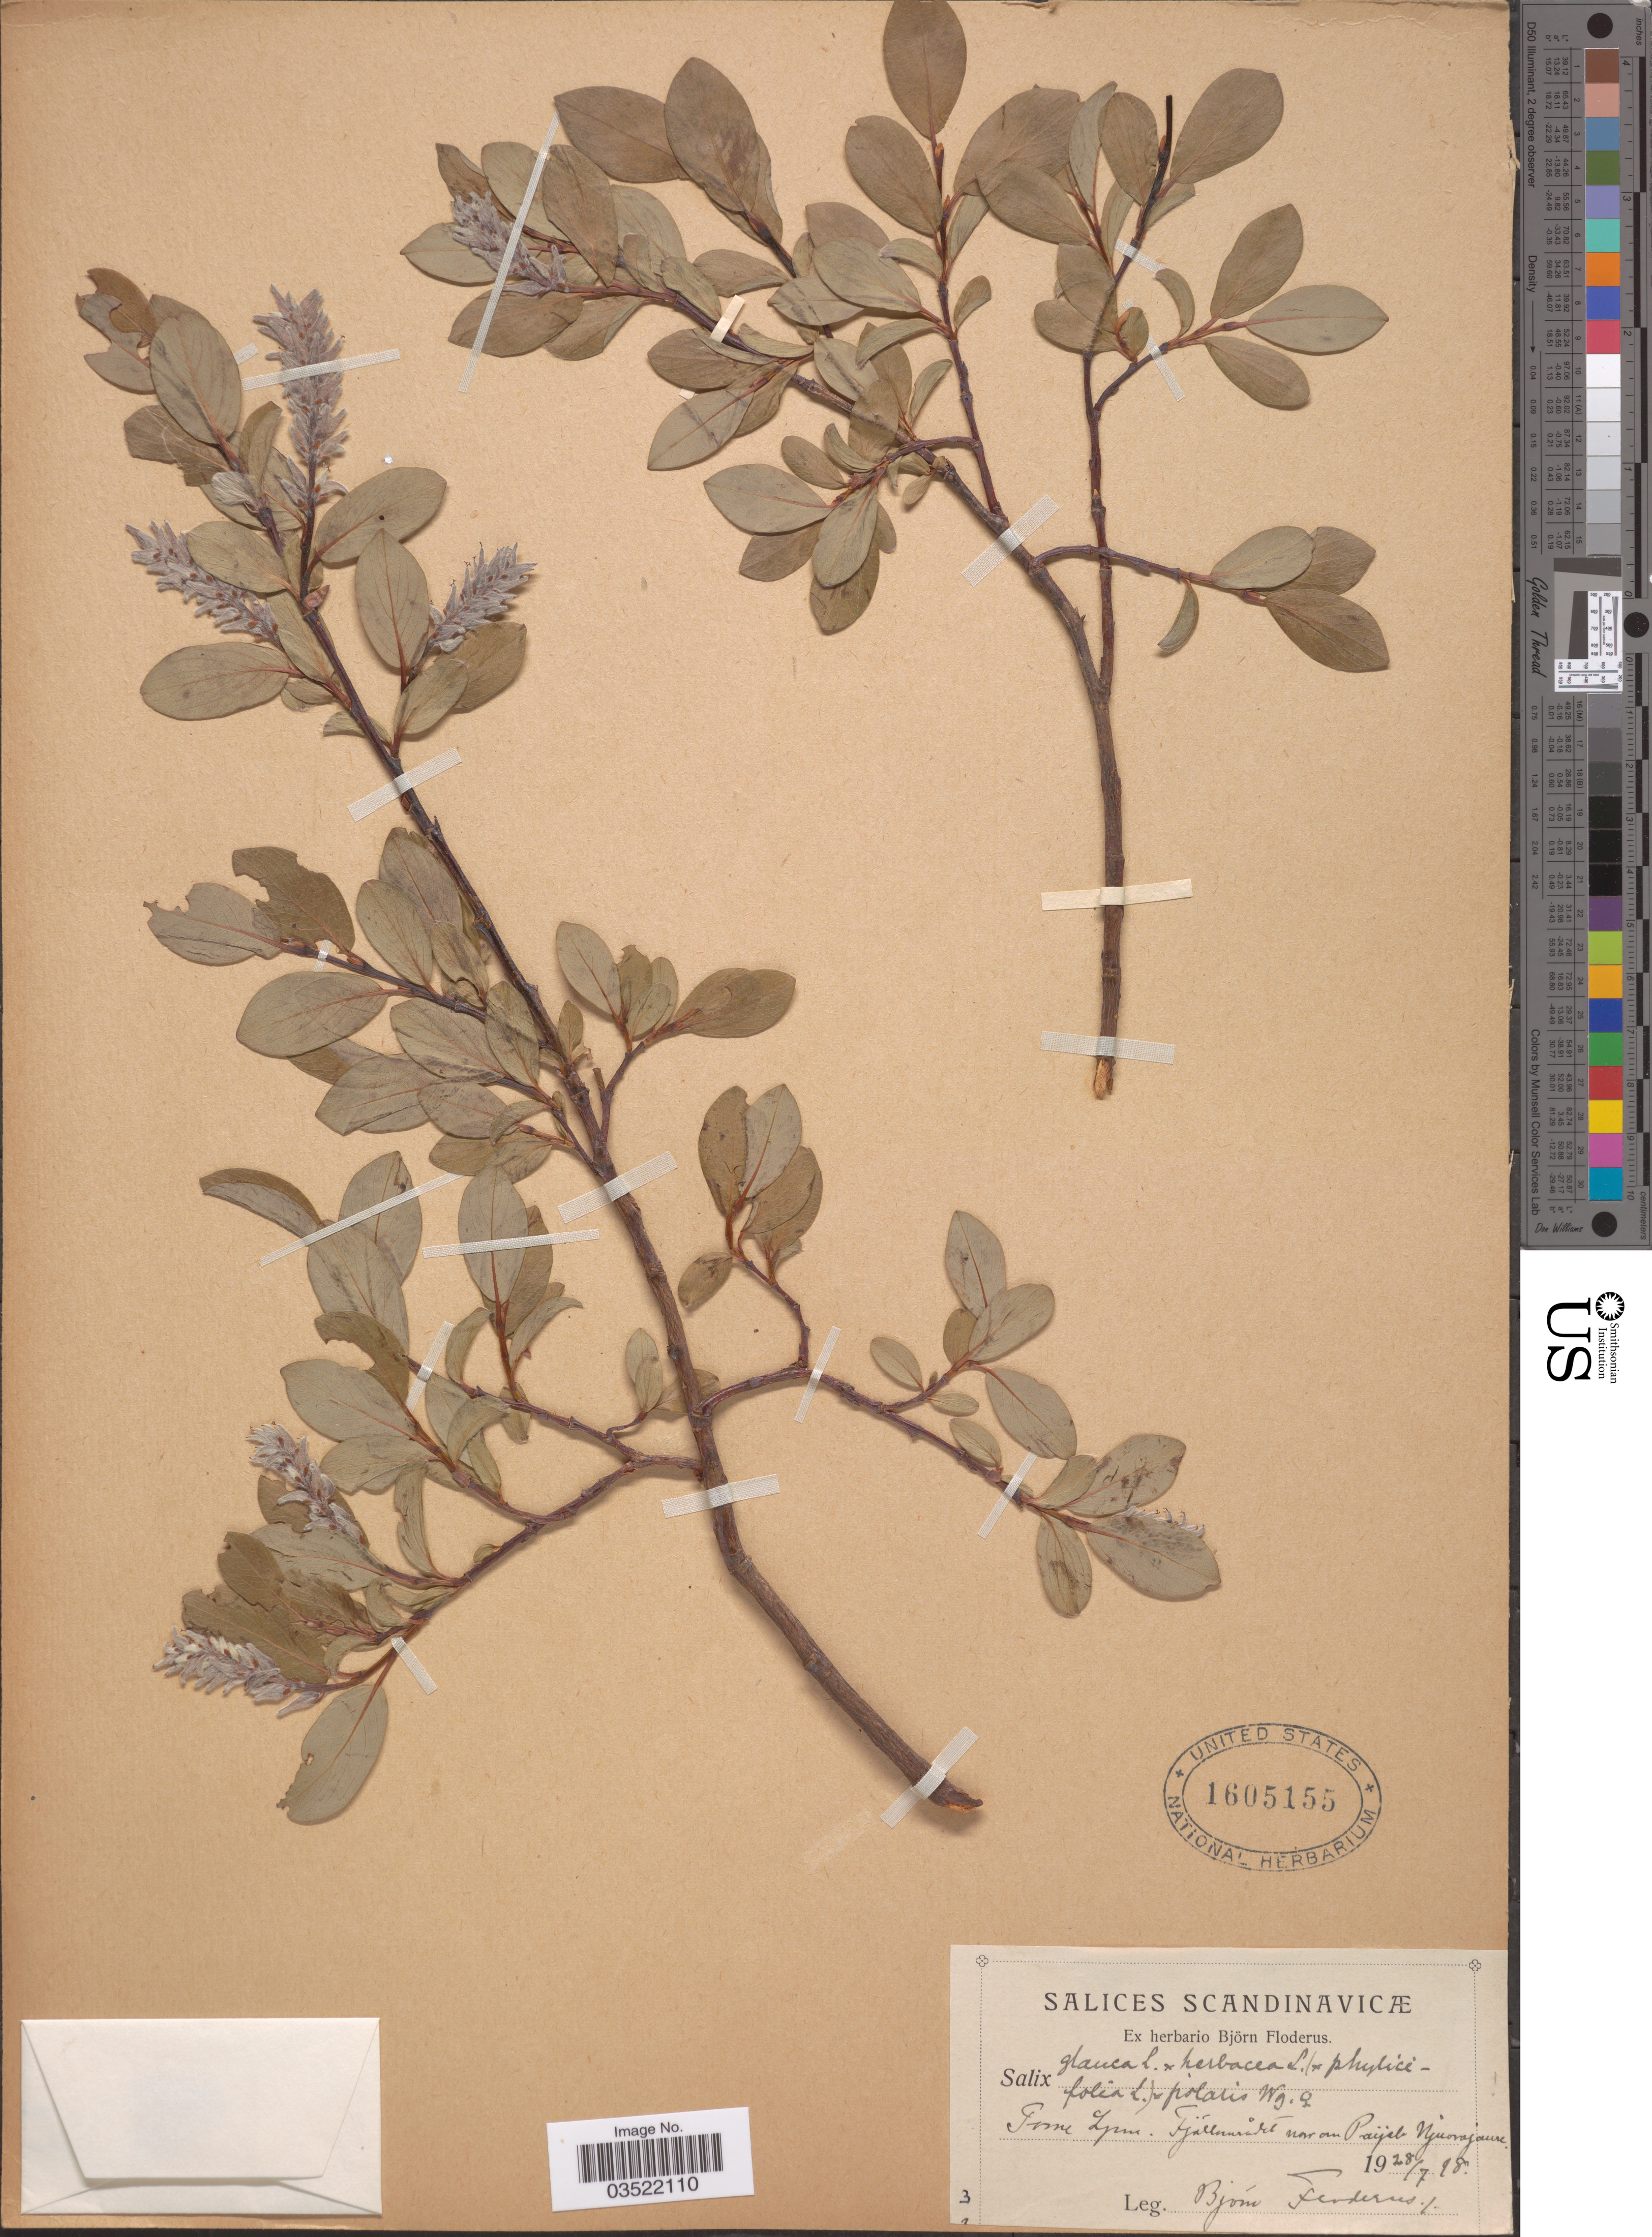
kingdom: Plantae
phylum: Tracheophyta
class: Magnoliopsida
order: Malpighiales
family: Salicaceae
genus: Salix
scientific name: Salix glauca x S. herbacea L. x S. phylicifolia L. x S. polaris Wahlenb.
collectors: B. G. O. Floderus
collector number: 3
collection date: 1998-07-28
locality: Scandinavicæ. Torne Lpm. Fjällanrådet near orn Oaijeb Njuorajaure. [interpreted]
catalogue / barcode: US 1605155